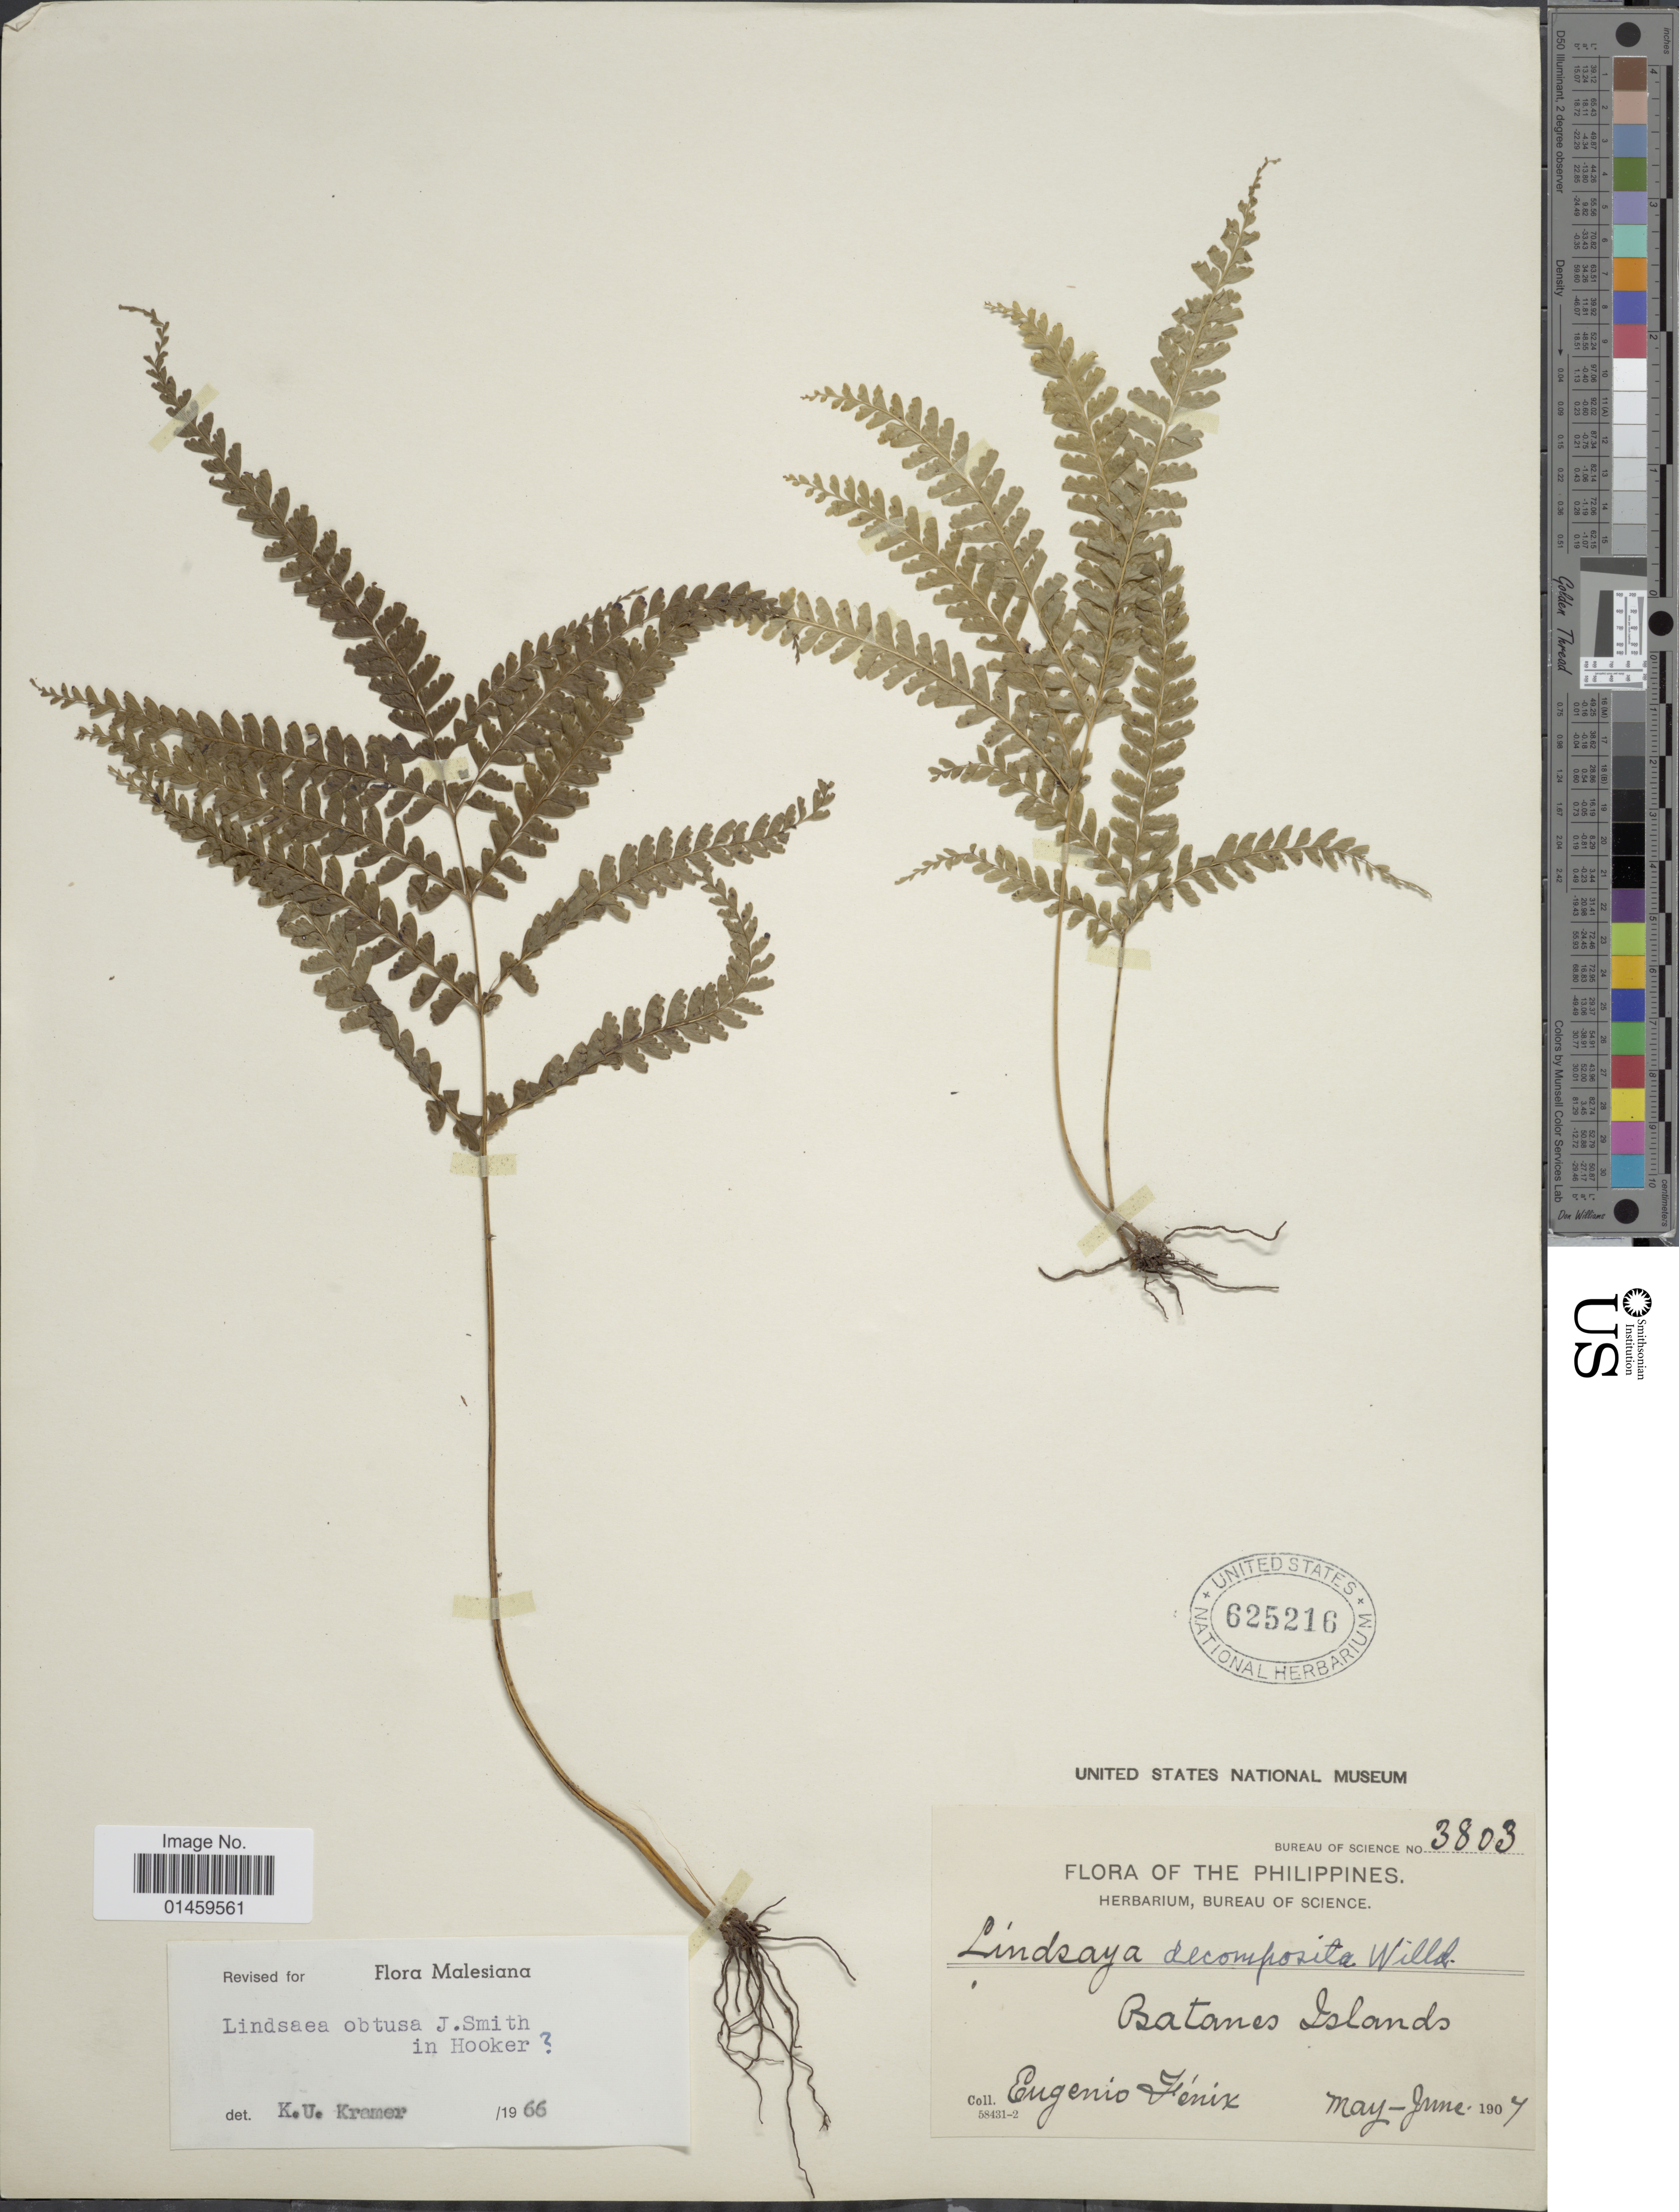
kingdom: Plantae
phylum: Tracheophyta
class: Polypodiopsida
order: Polypodiales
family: Lindsaeaceae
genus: Lindsaea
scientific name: Lindsaea obtusa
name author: J. Sm. ex Hook.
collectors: E. Fénix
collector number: Bureau of Science 3803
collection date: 1907-05/1907-06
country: Philippines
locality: Batanes Islands.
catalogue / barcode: US 625216